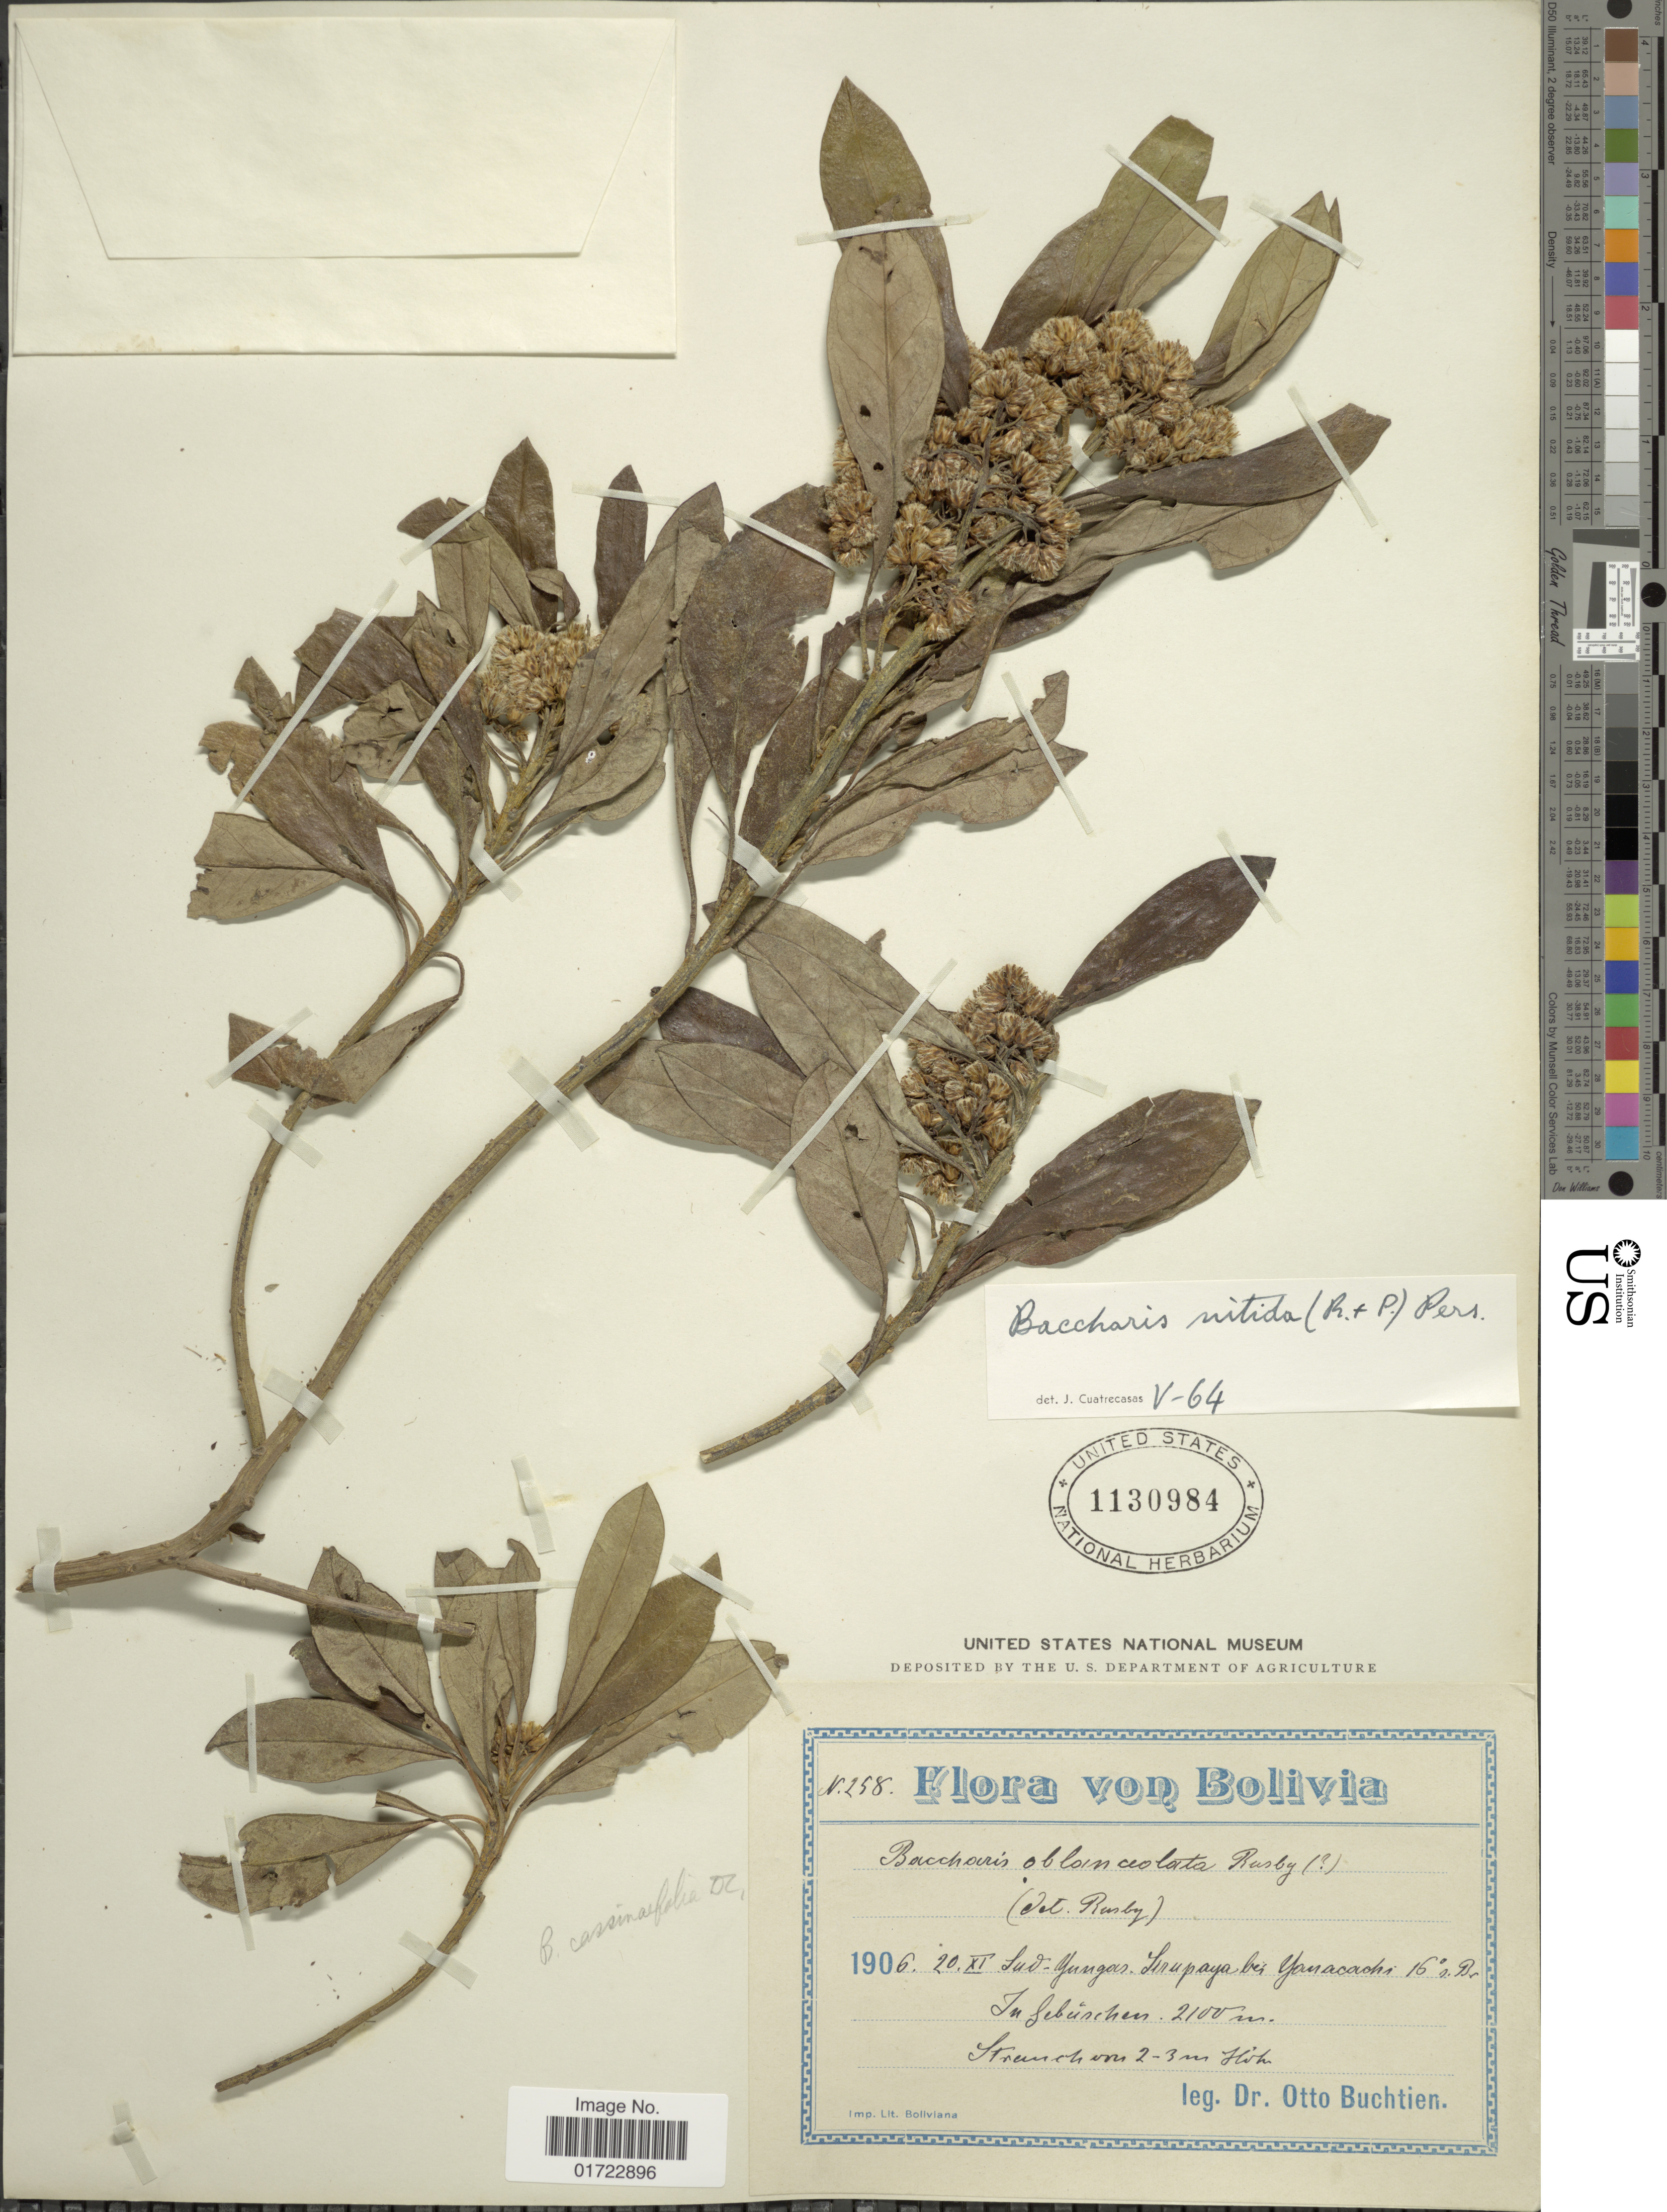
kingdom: Plantae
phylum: Tracheophyta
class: Magnoliopsida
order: Asterales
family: Asteraceae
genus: Baccharis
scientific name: Baccharis nitida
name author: (Ruiz & Pav.) Pers.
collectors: O. Buchtien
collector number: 258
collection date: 1906-11-20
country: Bolivia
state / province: La Paz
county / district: Sud Yungas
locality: Yanacachi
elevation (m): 2100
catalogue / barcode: US 1130984